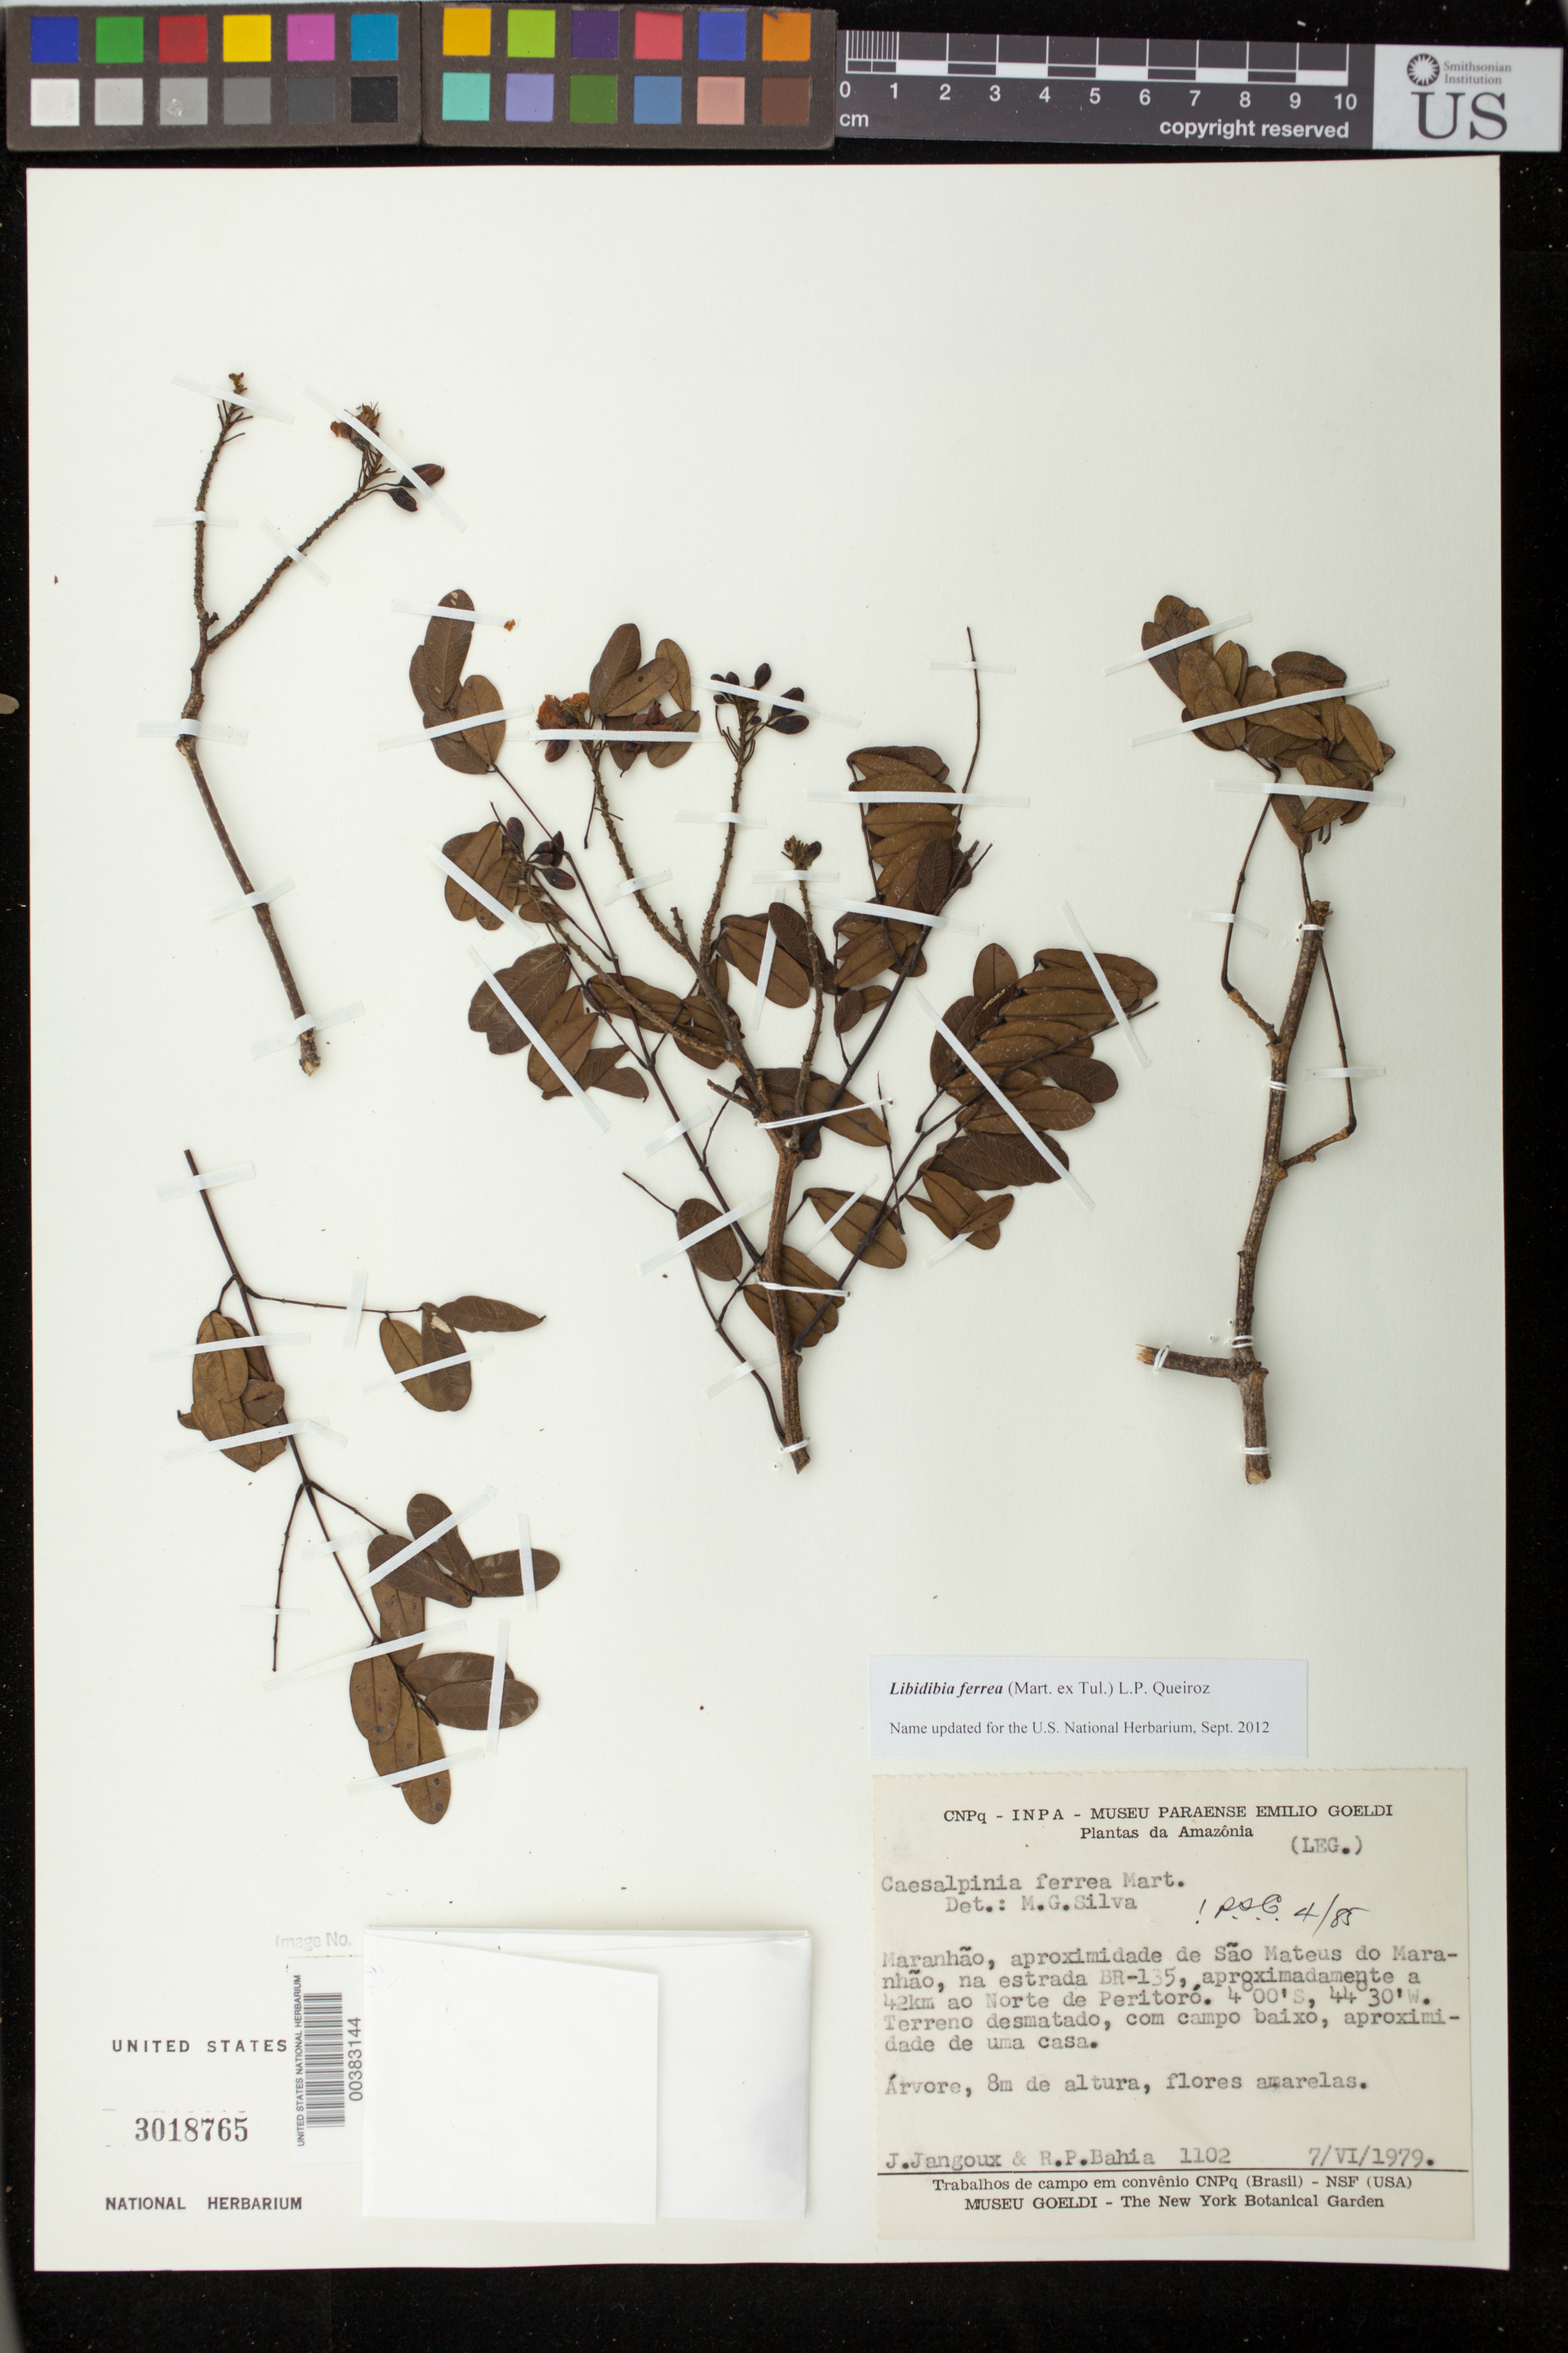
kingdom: Plantae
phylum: Tracheophyta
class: Magnoliopsida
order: Fabales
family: Fabaceae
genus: Libidibia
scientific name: Libidibia ferrea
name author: (Mart. ex Tul.) L.P. Queiroz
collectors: J. I. Jangoux & R. P. Bahia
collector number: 1102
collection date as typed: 07 Jun 1979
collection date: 1979-06-07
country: Brazil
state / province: Maranhão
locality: Aproximidade de Sao Mateus do Maranhao, na estrada BR-135, aproximadamente a 42 km ao Norte de Peritoro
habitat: Terreno desmatado, com campo baixo, aproximidade de uma casa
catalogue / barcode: US 3018765